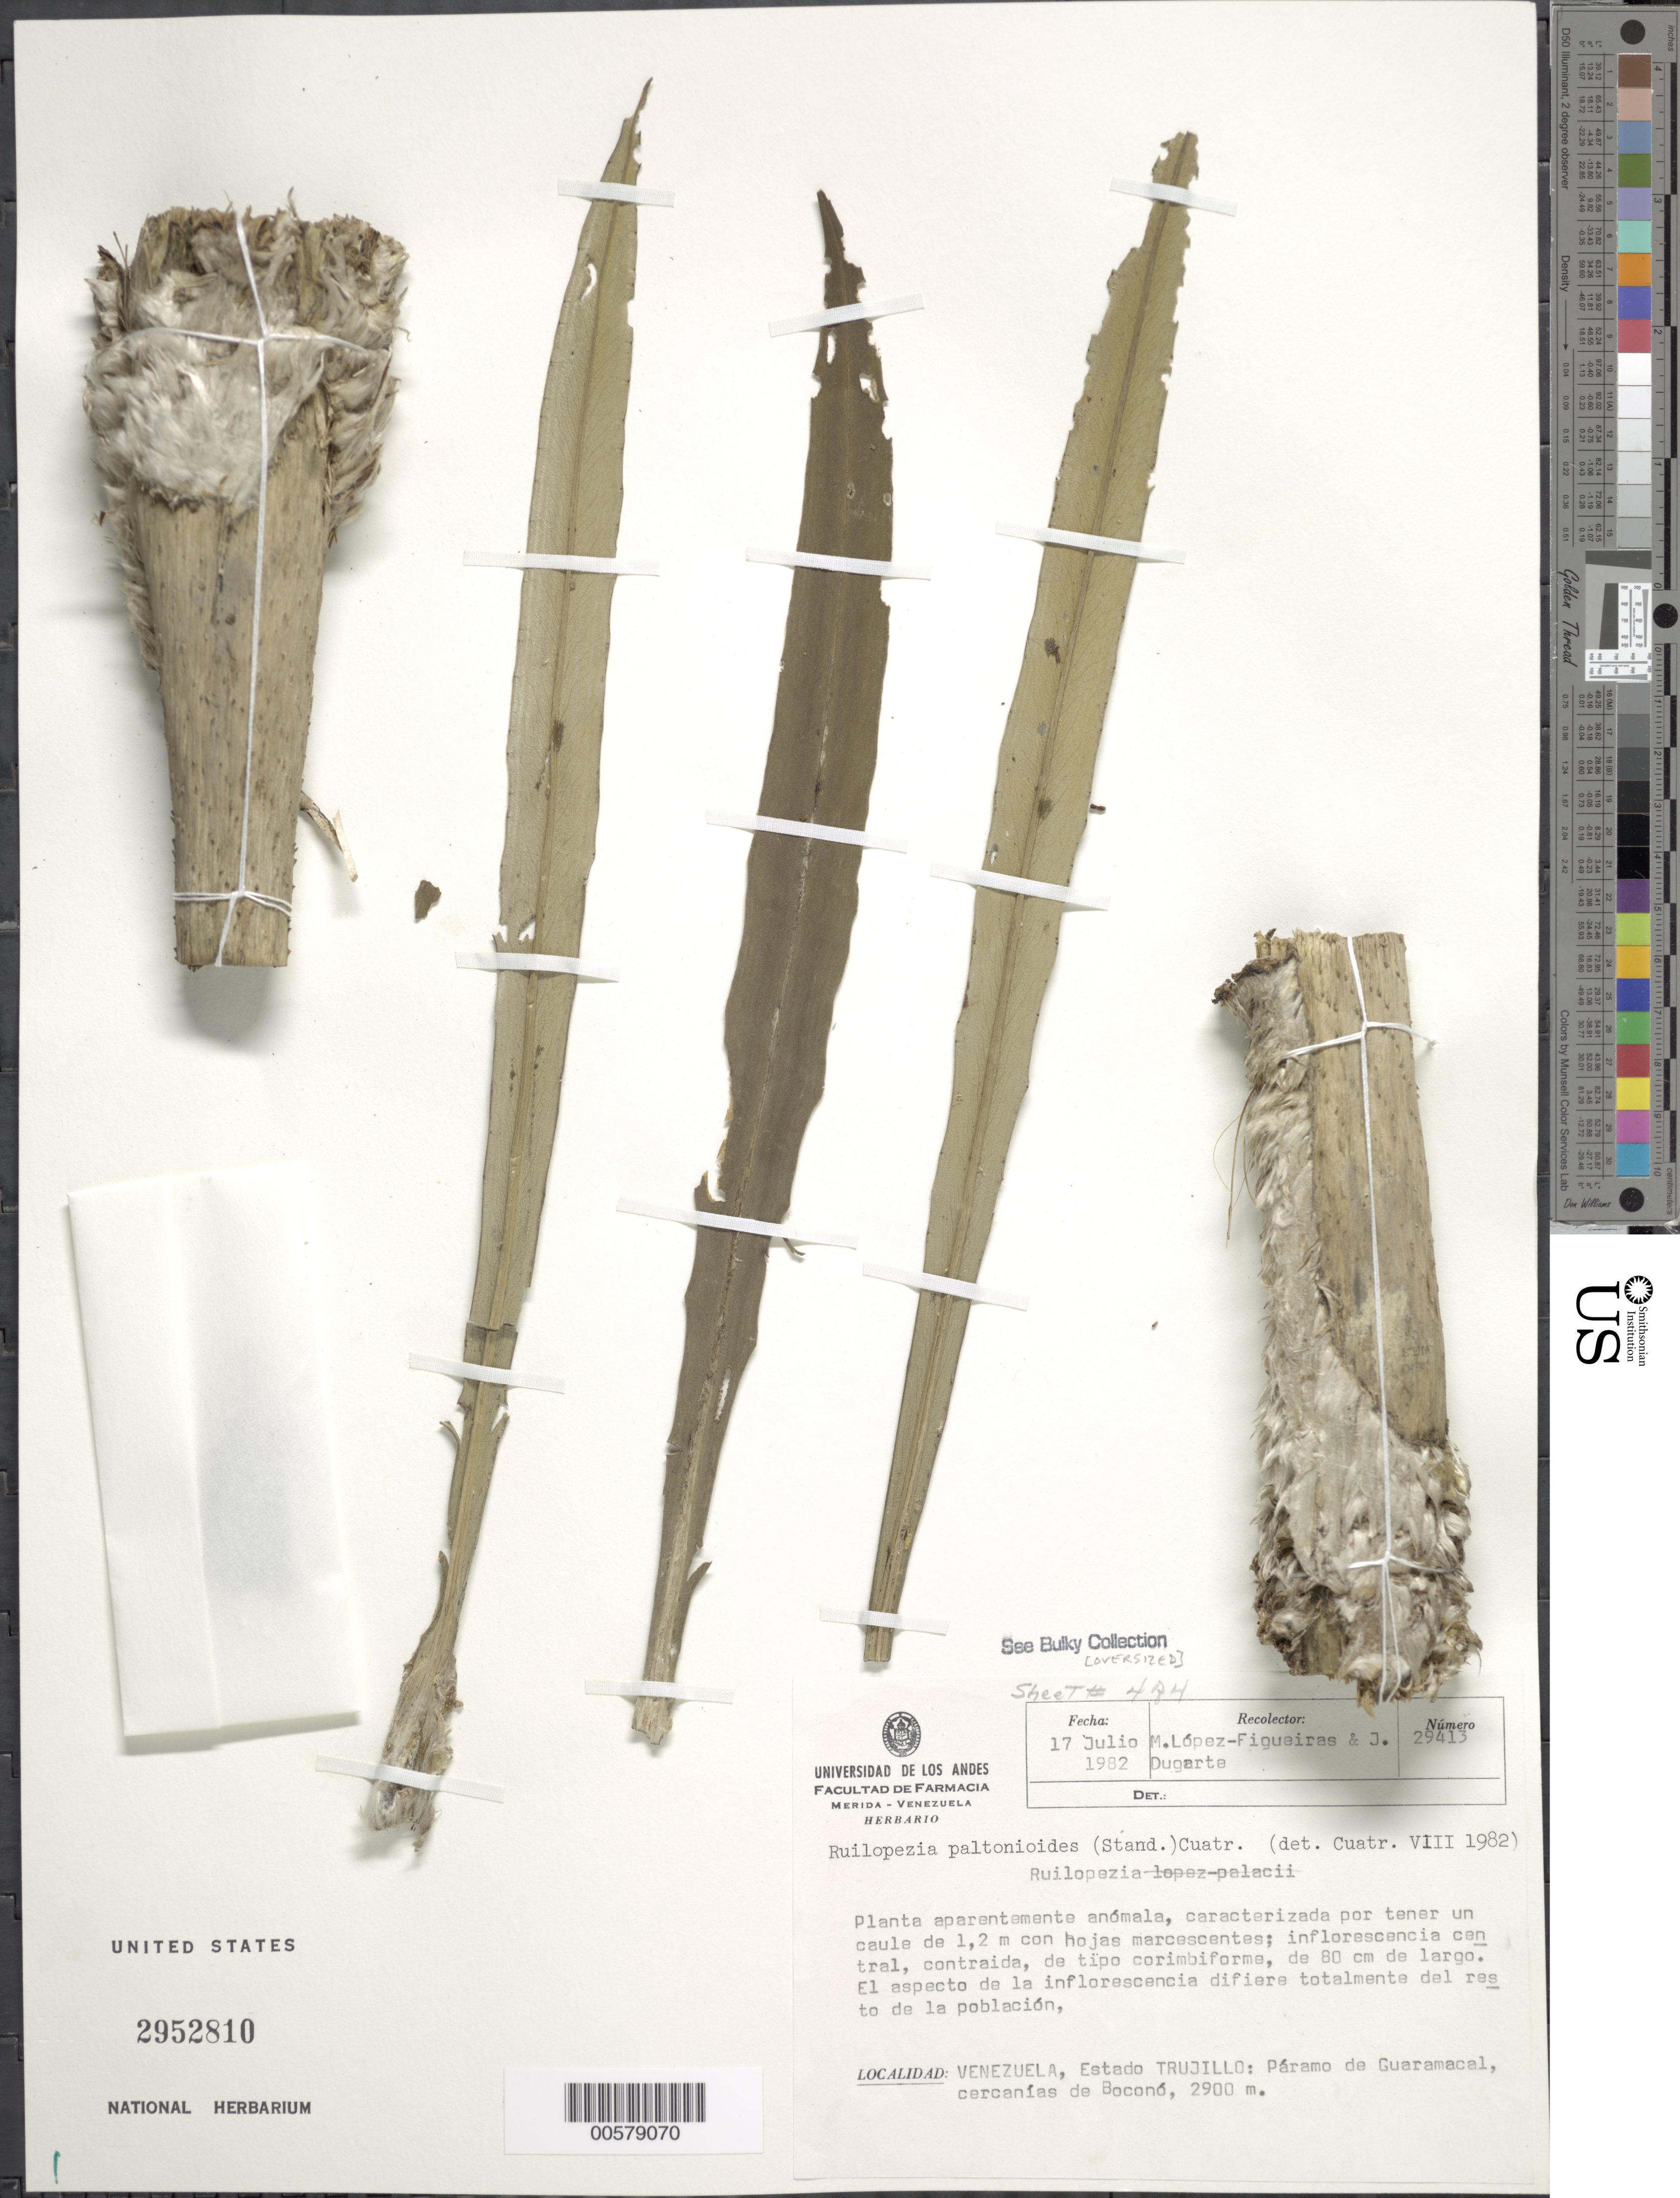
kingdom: Plantae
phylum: Tracheophyta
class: Magnoliopsida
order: Asterales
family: Asteraceae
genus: Ruilopezia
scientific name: Ruilopezia paltonioides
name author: (Standl.) Cuatrec.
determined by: Cuatrecasas, J.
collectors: M. López Figueiras & J. Ougarte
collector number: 29413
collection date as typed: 17 Jul 1982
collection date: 1982-07-17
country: Venezuela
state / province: Trujillo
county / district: Boconó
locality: Páramo de Guaramacal, cercanías de Boconó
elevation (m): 2900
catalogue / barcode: US 2952810